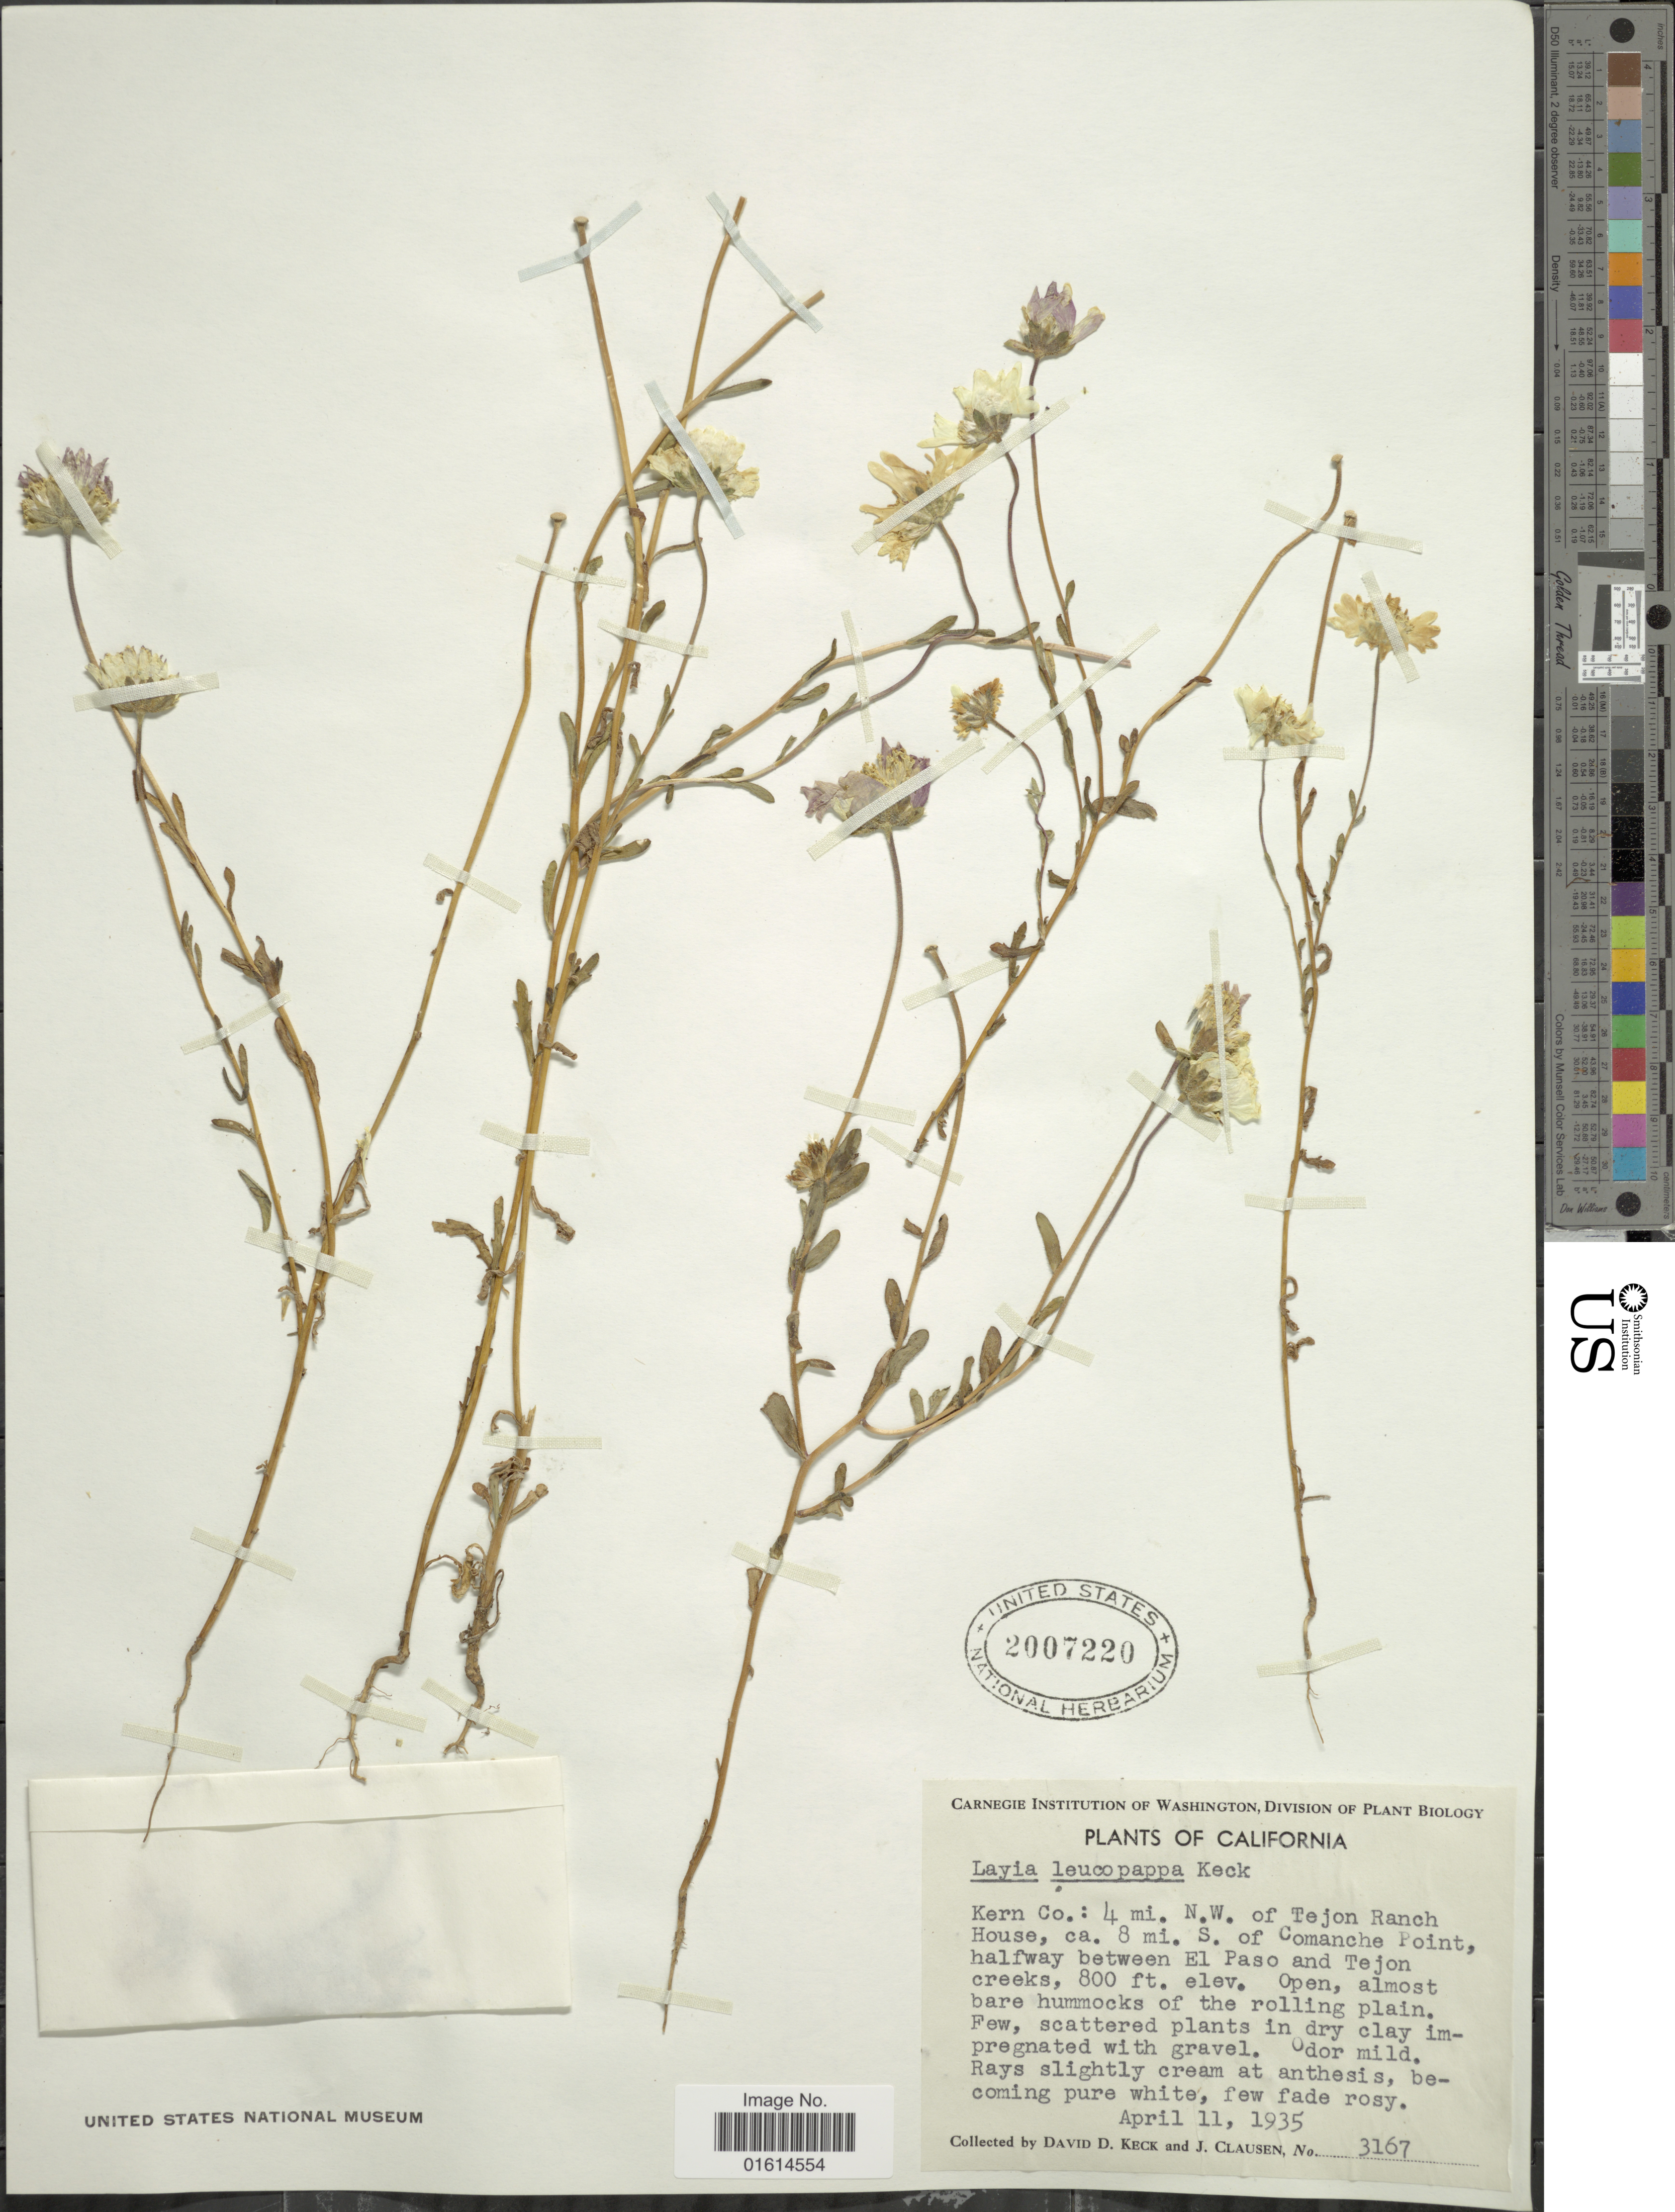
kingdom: Plantae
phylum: Tracheophyta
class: Magnoliopsida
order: Asterales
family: Asteraceae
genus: Layia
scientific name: Layia leucopappa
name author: D.D. Keck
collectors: D. D. Keck & J. Clausen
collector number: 3167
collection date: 1935-04-11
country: United States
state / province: California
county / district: Kern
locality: Kern Co., 4 mi. N.W. of Tejon Ranch House, ca. 8 mi. S. of Comanche Point, halfway between El Paso and Tejon creeks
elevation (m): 244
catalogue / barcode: US 2007220